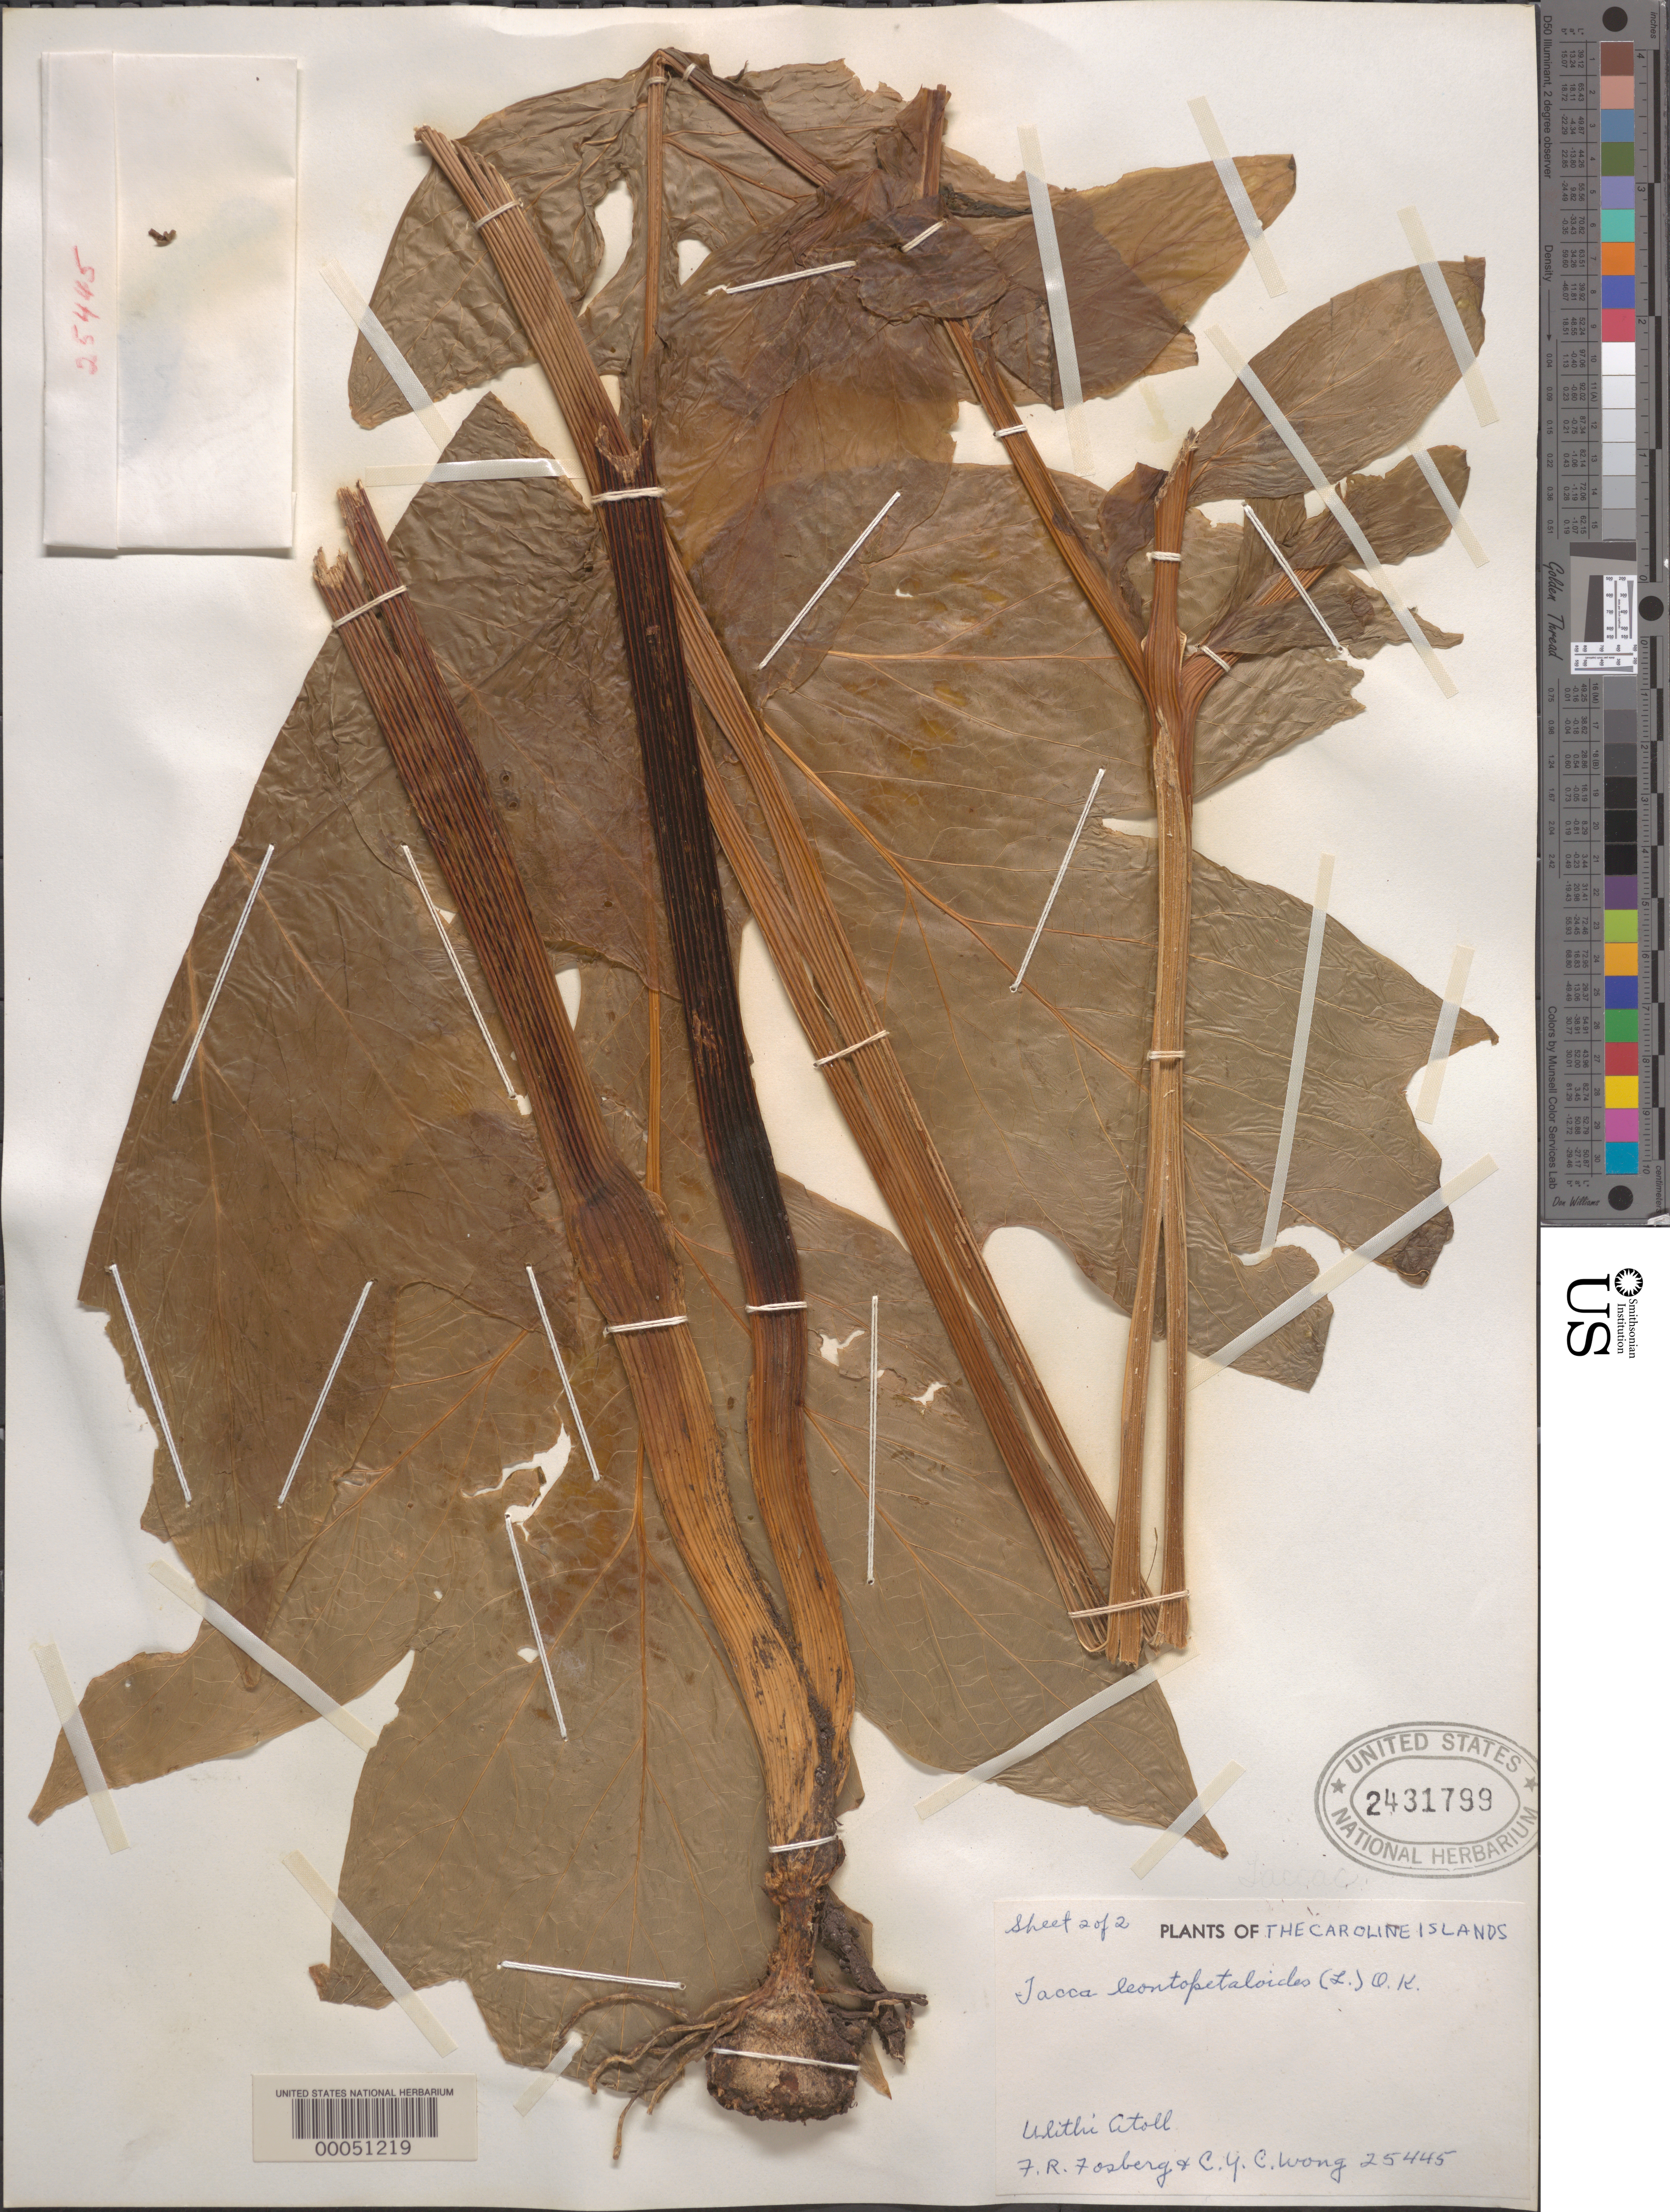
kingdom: Plantae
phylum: Tracheophyta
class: Liliopsida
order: Dioscoreales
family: Dioscoreaceae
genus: Tacca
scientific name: Tacca leontopetaloides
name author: (L.) Kuntze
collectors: F. R. Fosberg & C. Y. C. Wong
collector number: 25445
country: Micronesia, Federated States of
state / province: Yap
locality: The Caroline Islands. Ulithi Atoll.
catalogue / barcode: US 2431799